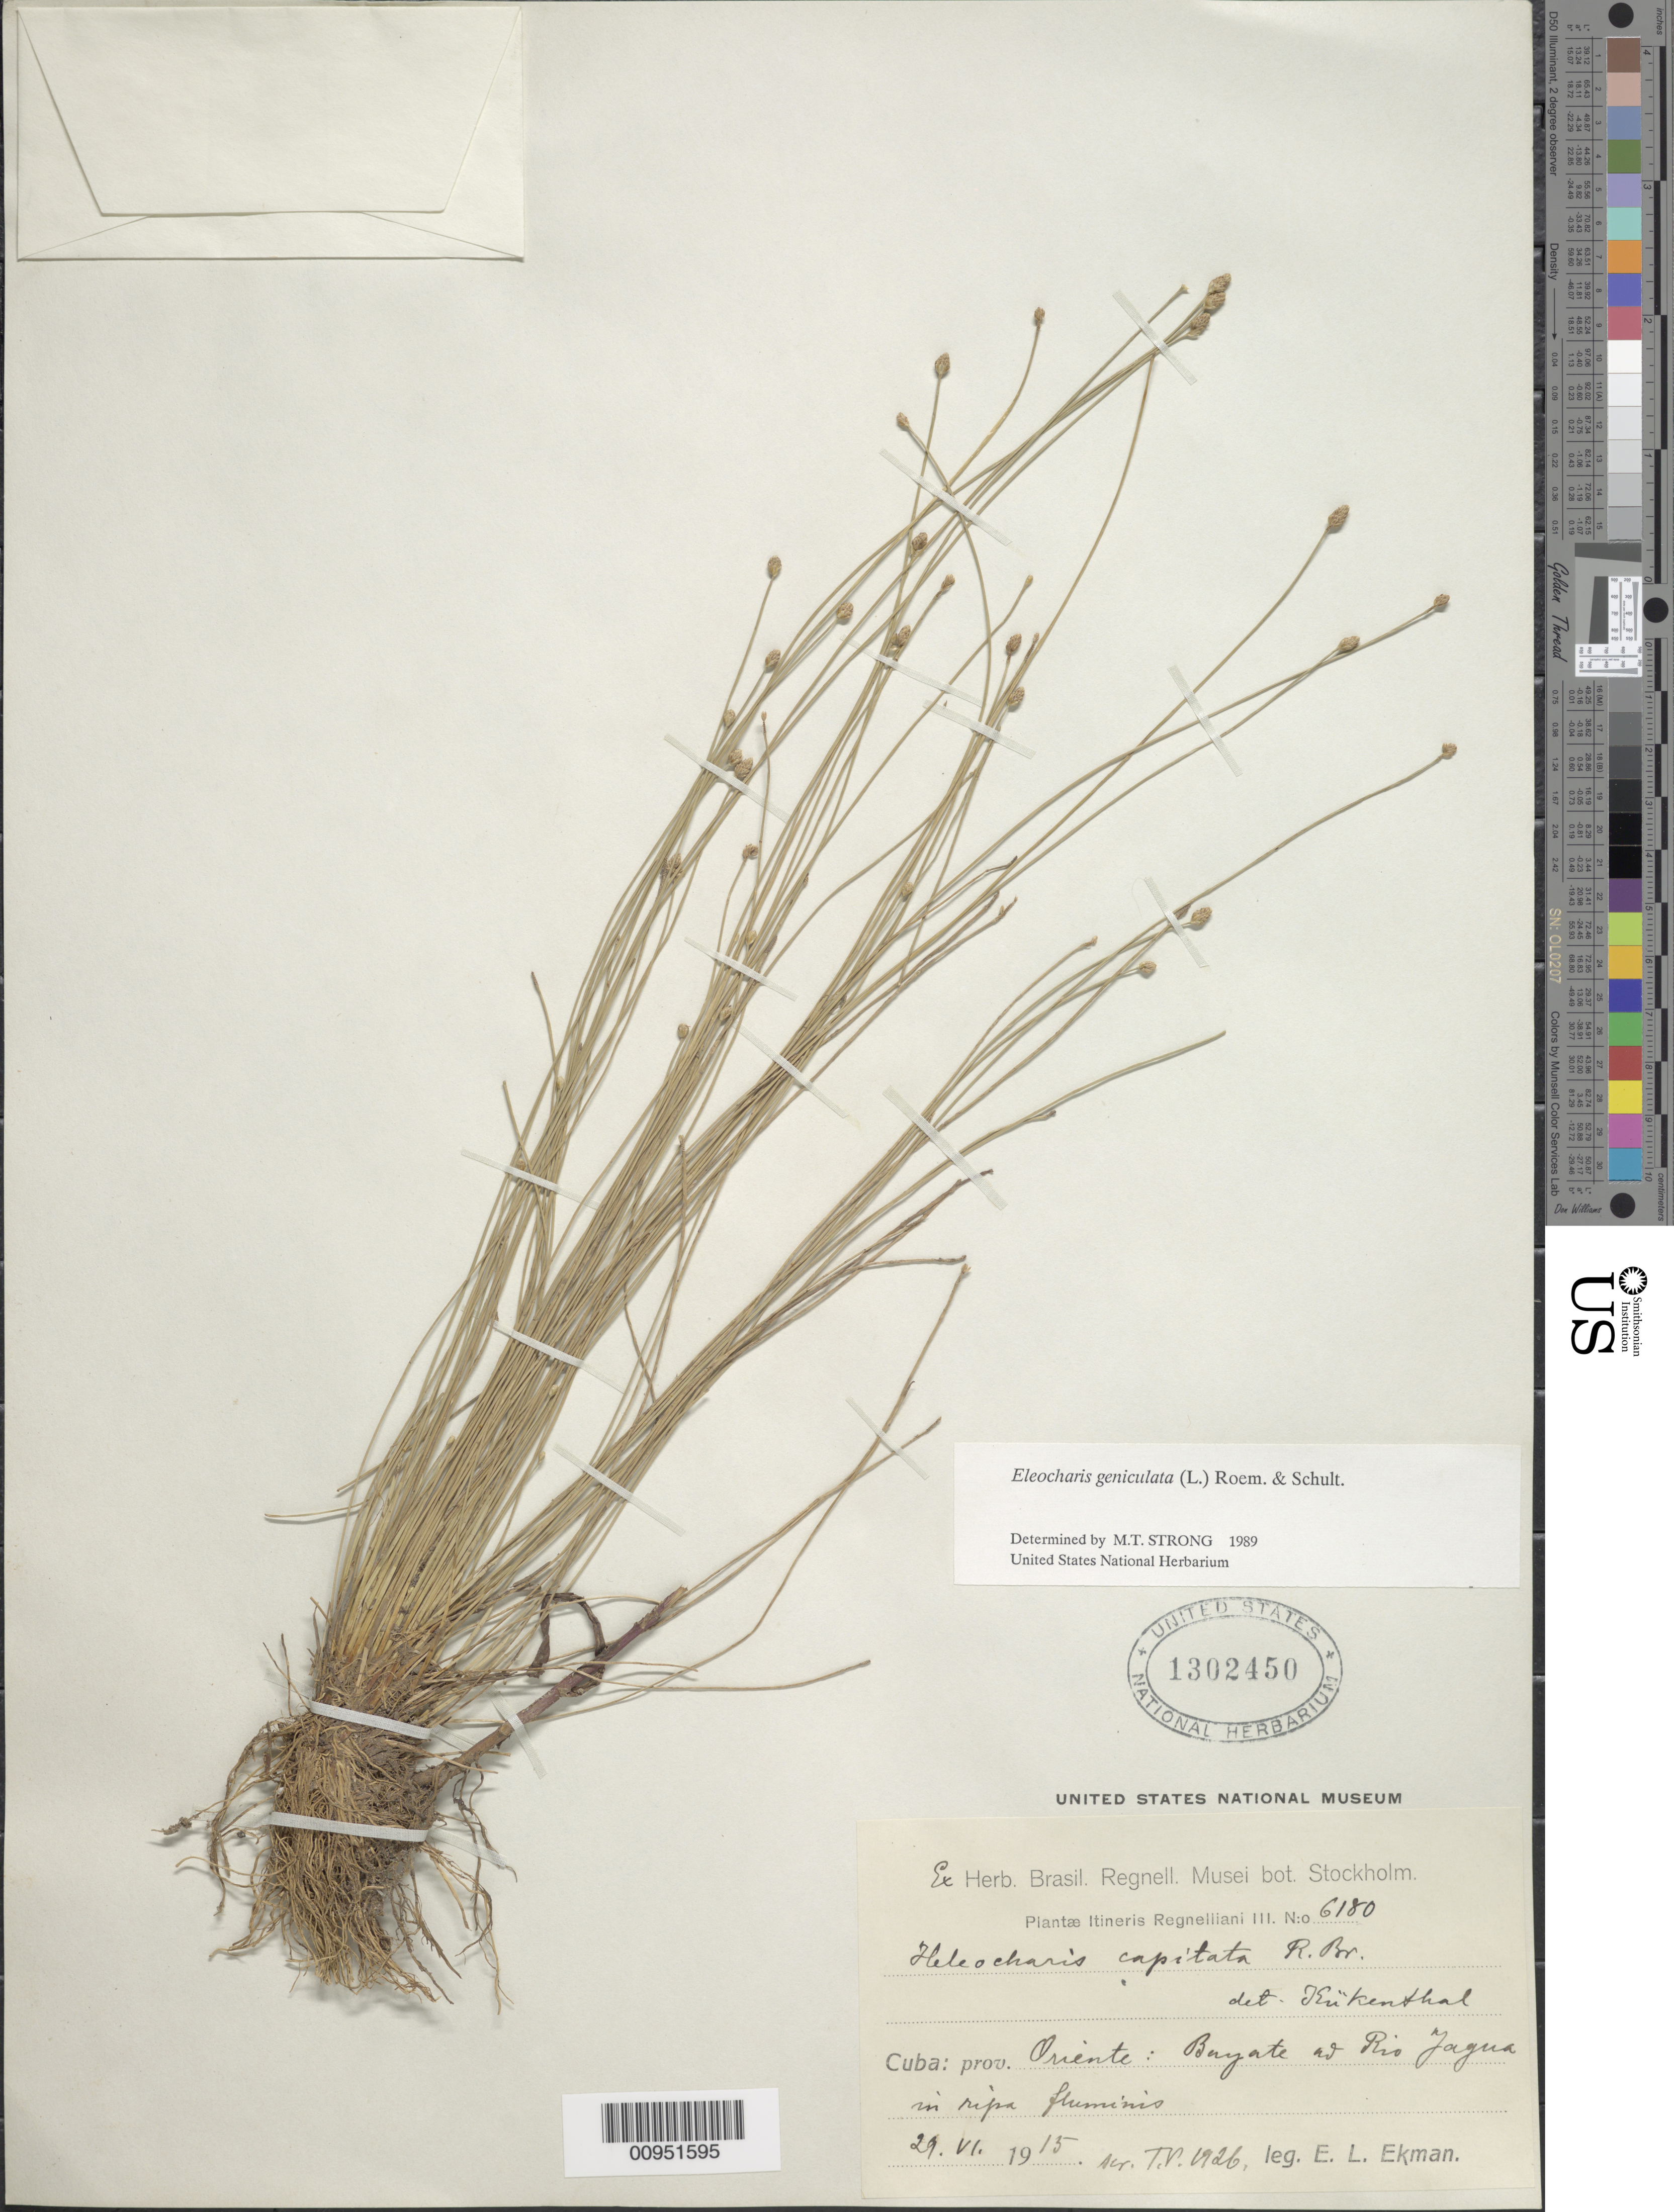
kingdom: Plantae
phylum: Tracheophyta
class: Liliopsida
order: Poales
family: Cyperaceae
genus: Eleocharis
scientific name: Eleocharis geniculata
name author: (L.) Roem. & Schult.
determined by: Strong, M. T., (US), Smithsonian Institution - National Museum of Natural History (UNITED STATES)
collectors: E. L. Ekman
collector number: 6180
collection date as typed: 29 Jun 1915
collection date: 1915-06-29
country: Cuba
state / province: Oriente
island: Cuba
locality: Bayate, ad Rio Jagua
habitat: In ripa "flumminis"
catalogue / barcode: US 1302450